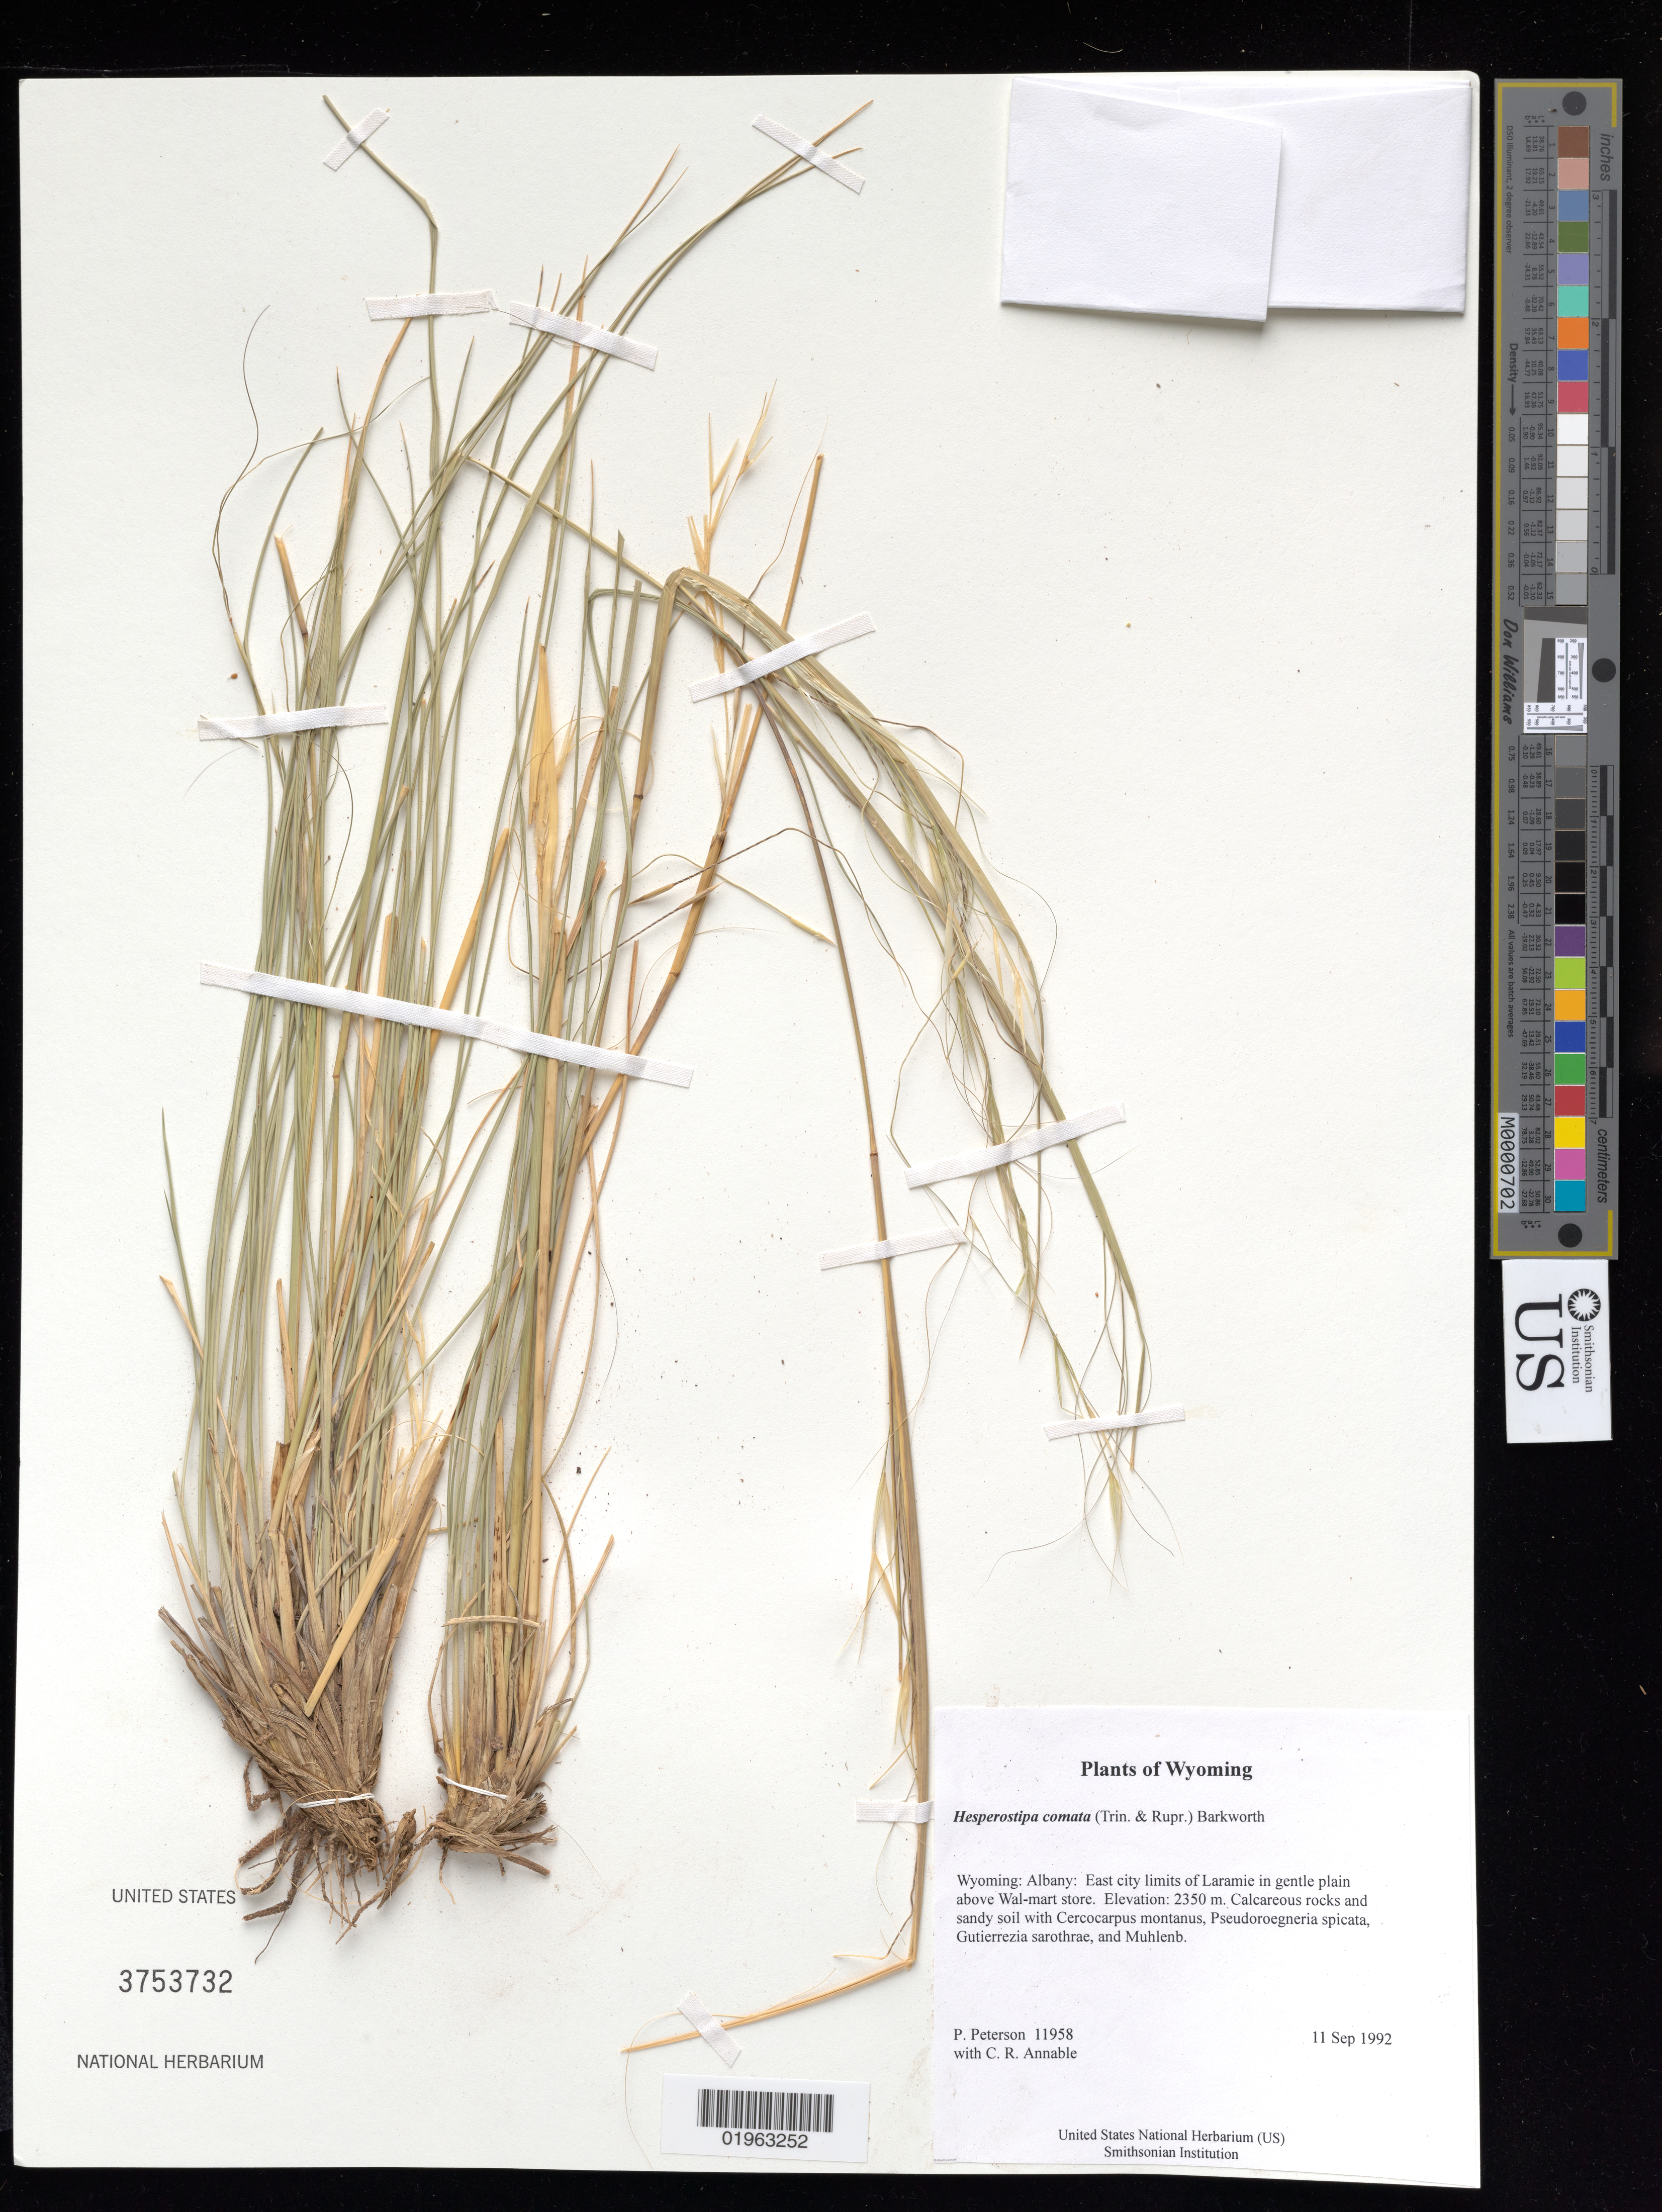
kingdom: Plantae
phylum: Tracheophyta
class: Liliopsida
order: Poales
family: Poaceae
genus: Hesperostipa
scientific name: Hesperostipa comata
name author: (Trin. & Rupr.) Barkworth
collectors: P. M. Peterson & C. R. Annable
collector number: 11958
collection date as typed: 11 Sep 1992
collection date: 1992-09-11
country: United States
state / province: Wyoming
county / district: Albany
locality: East city limits of Laramie in gentle plain above Wal-mart store.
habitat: Calcareous rocks and sandy soil with Cercocarpus montanus, Pseudoroegneria spicata, Gutierrezia sarothrae, and Muhlenb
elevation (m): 2350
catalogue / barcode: US 3753732